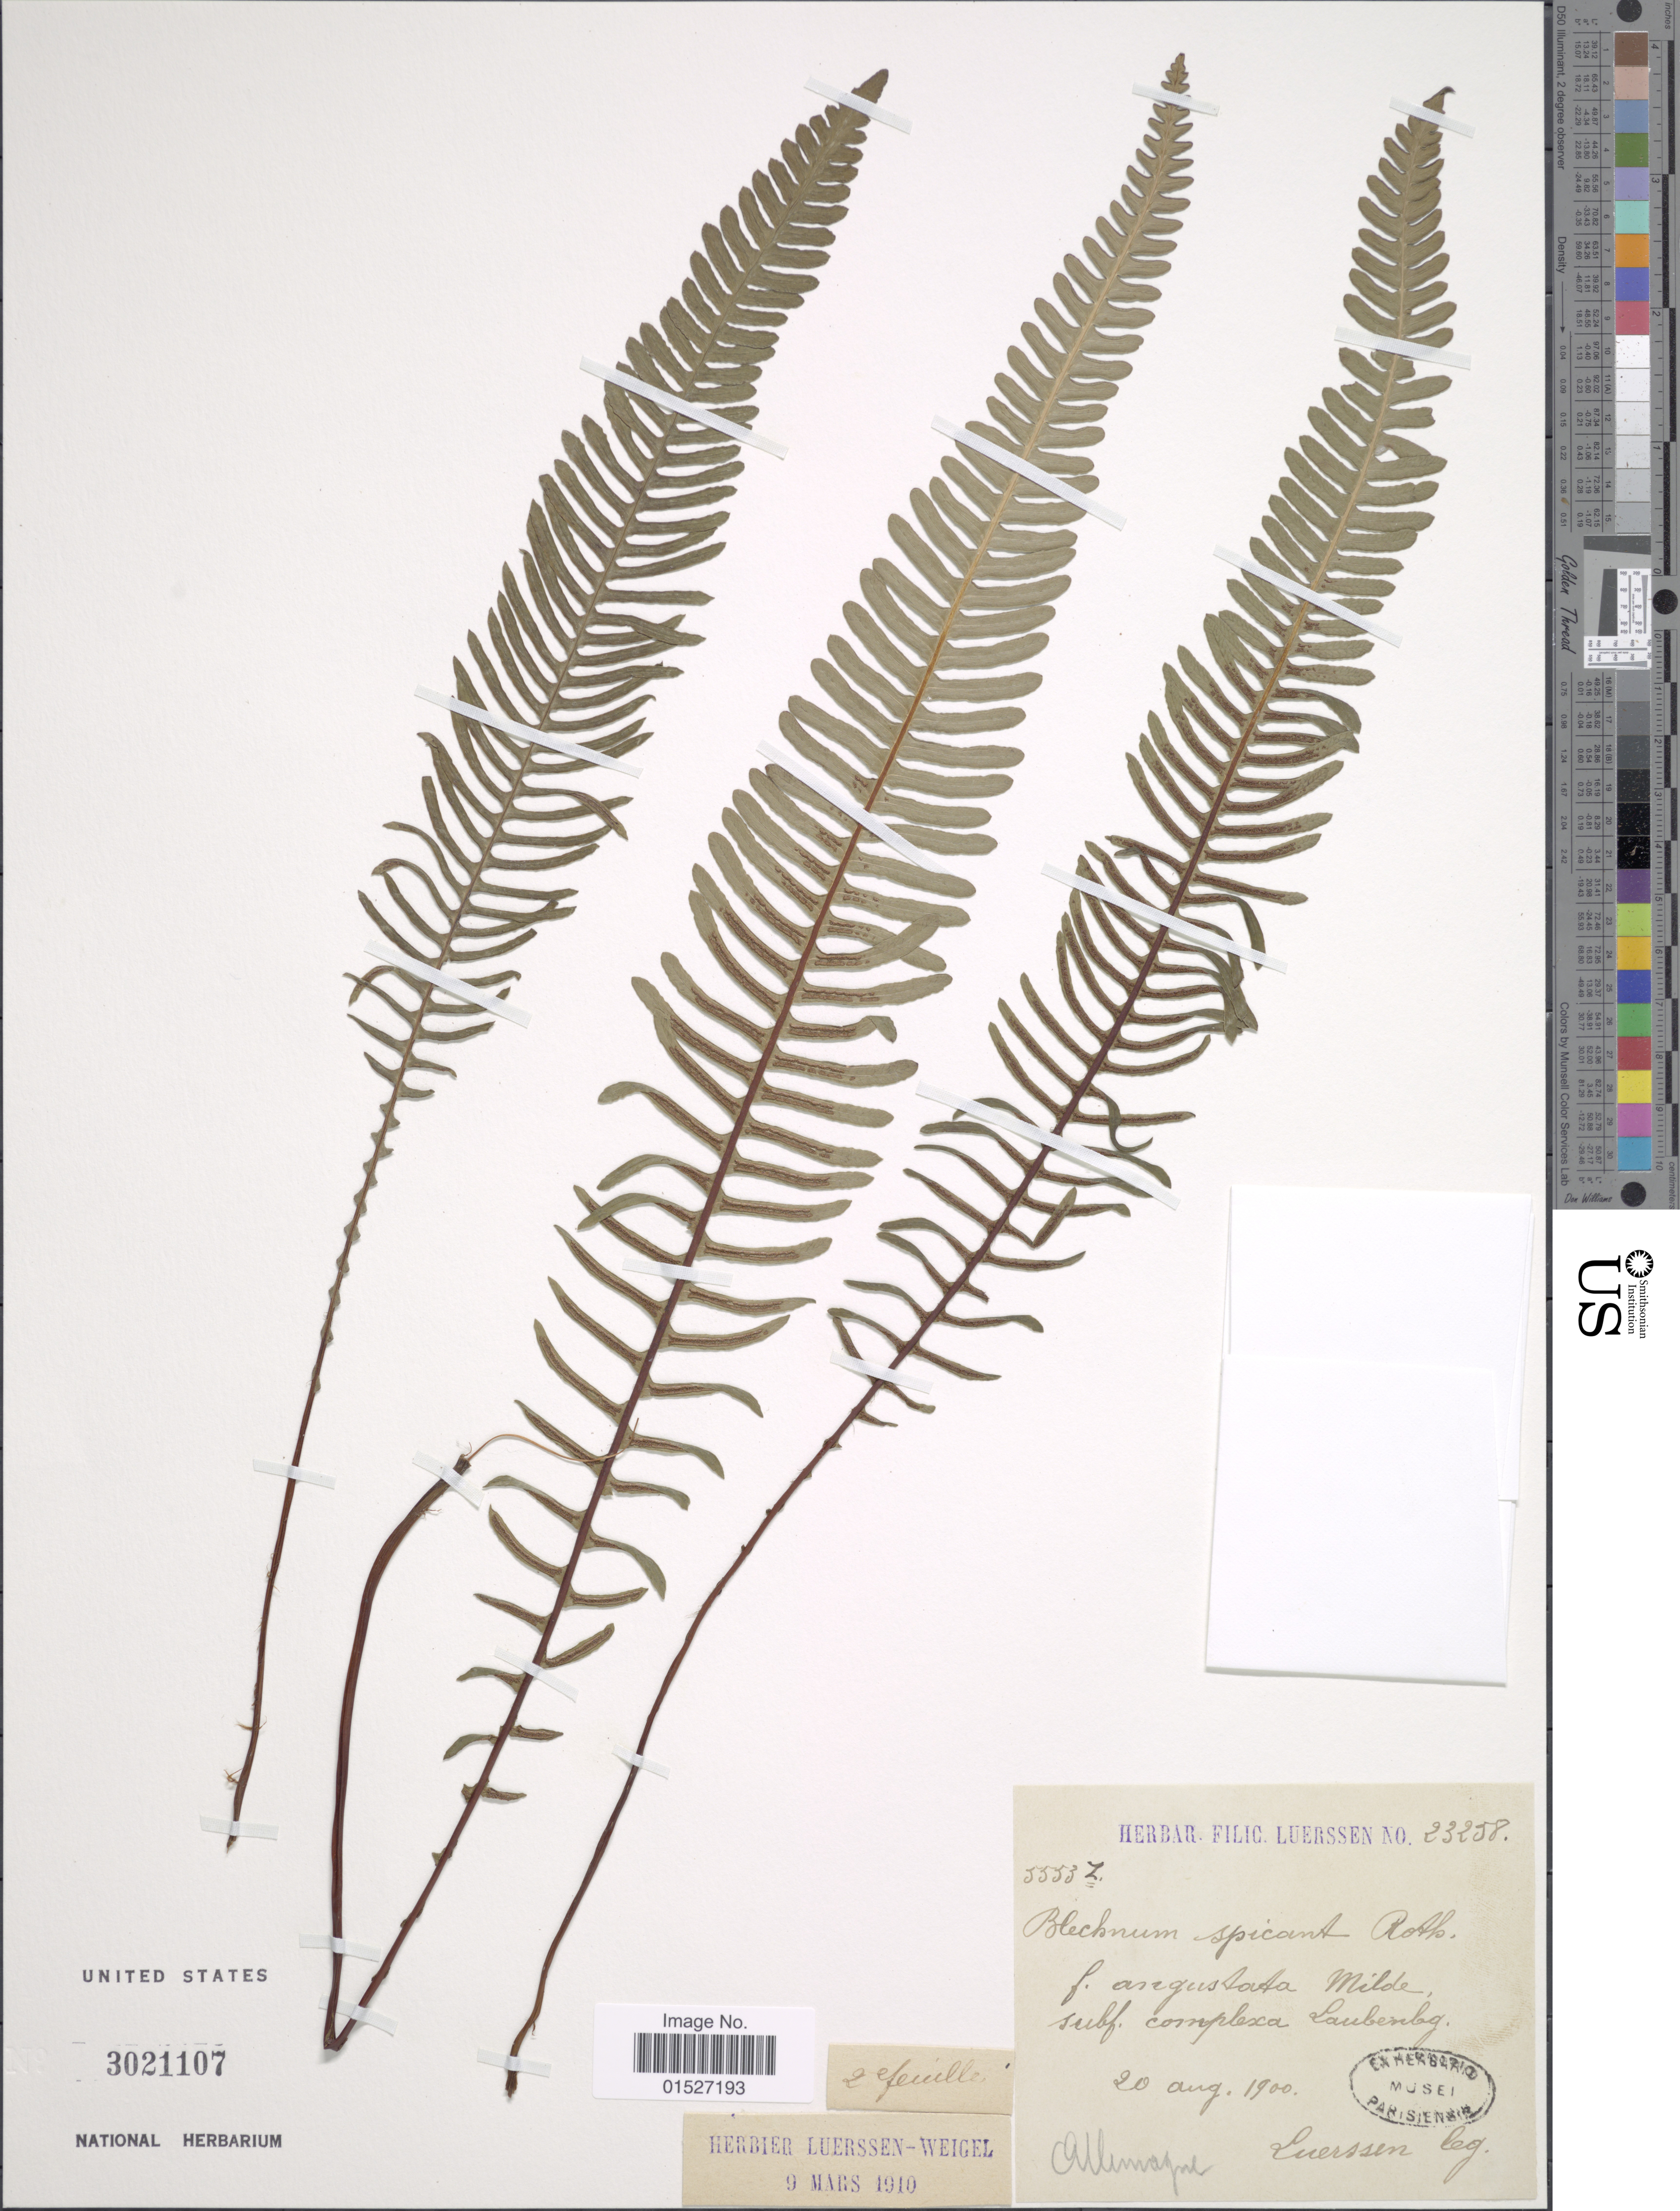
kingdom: Plantae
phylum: Tracheophyta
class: Polypodiopsida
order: Polypodiales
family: Blechnaceae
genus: Blechnum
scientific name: Blechnum spicant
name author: (L.) Sm.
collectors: Luerssen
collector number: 5553z*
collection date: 1900-08-20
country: Germany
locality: Allamagne.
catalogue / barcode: US 3021107